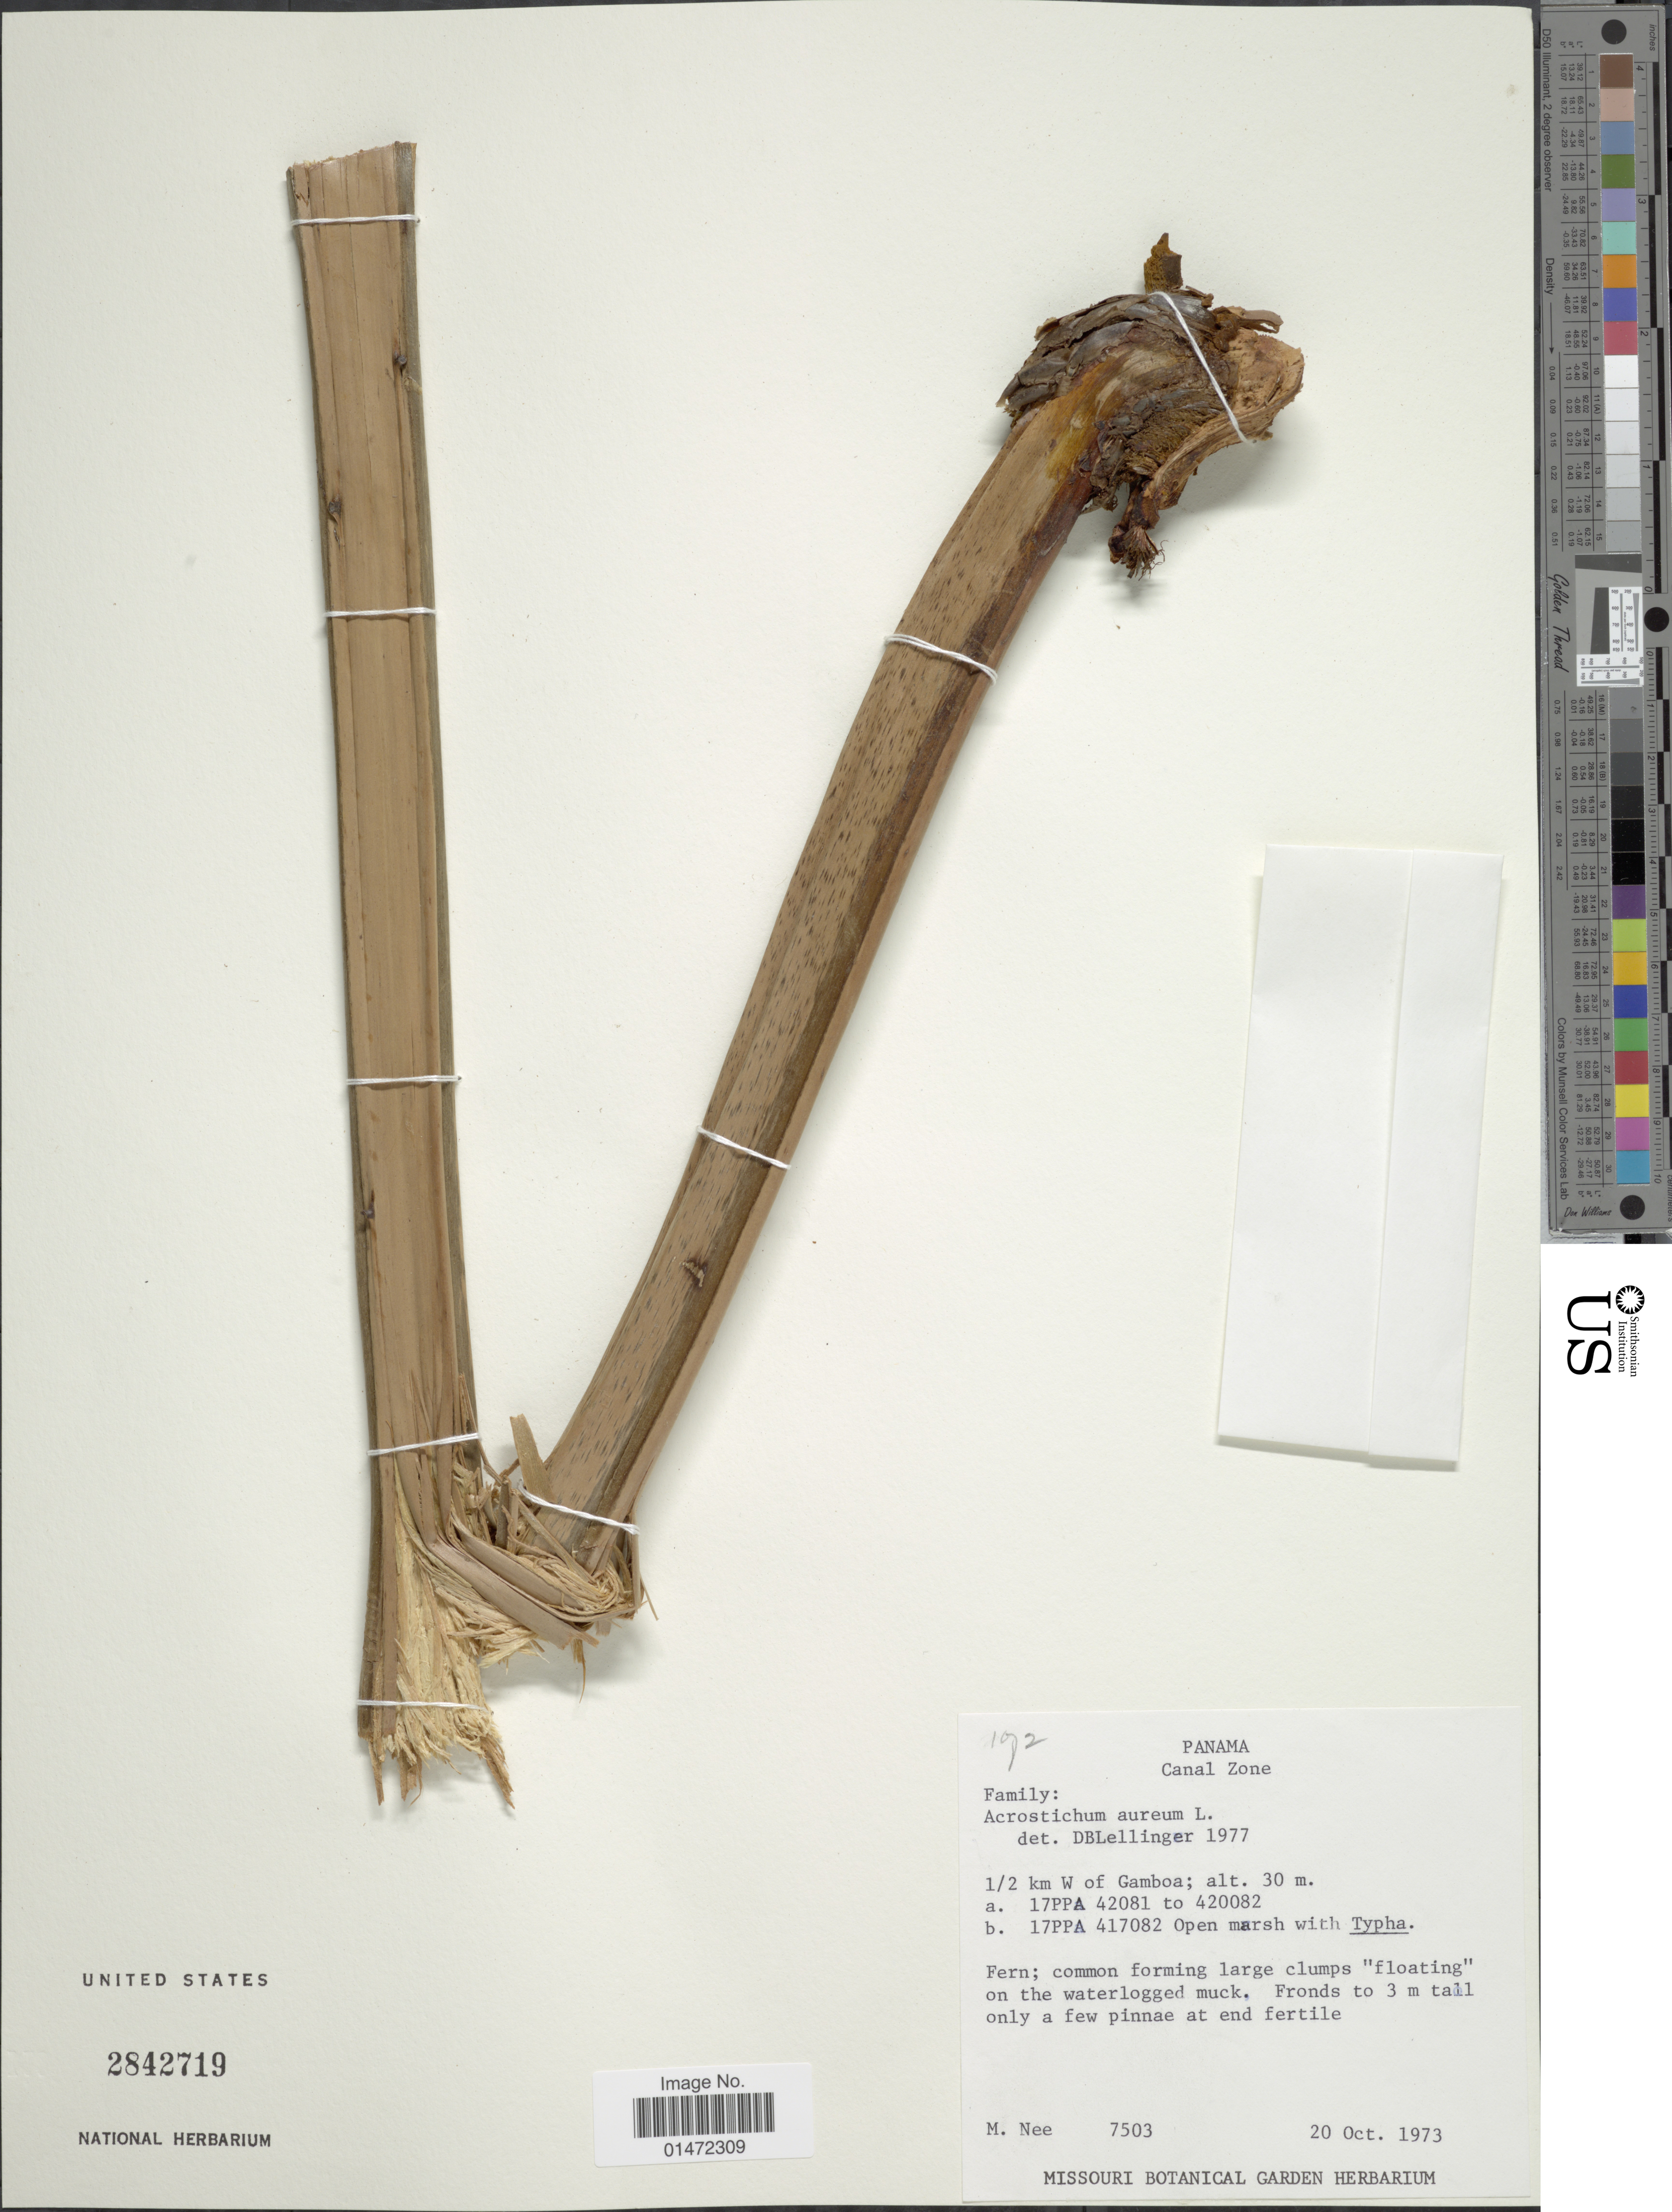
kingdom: Plantae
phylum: Tracheophyta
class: Polypodiopsida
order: Polypodiales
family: Pteridaceae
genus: Acrostichum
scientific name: Acrostichum aureum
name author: L.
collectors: M. Nee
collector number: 7503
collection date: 1973-10-20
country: Panama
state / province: Colón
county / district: Canal Zone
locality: Canal Zone. ½ km W of Gamboa, 17PPA 417082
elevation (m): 30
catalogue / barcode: US 2842719